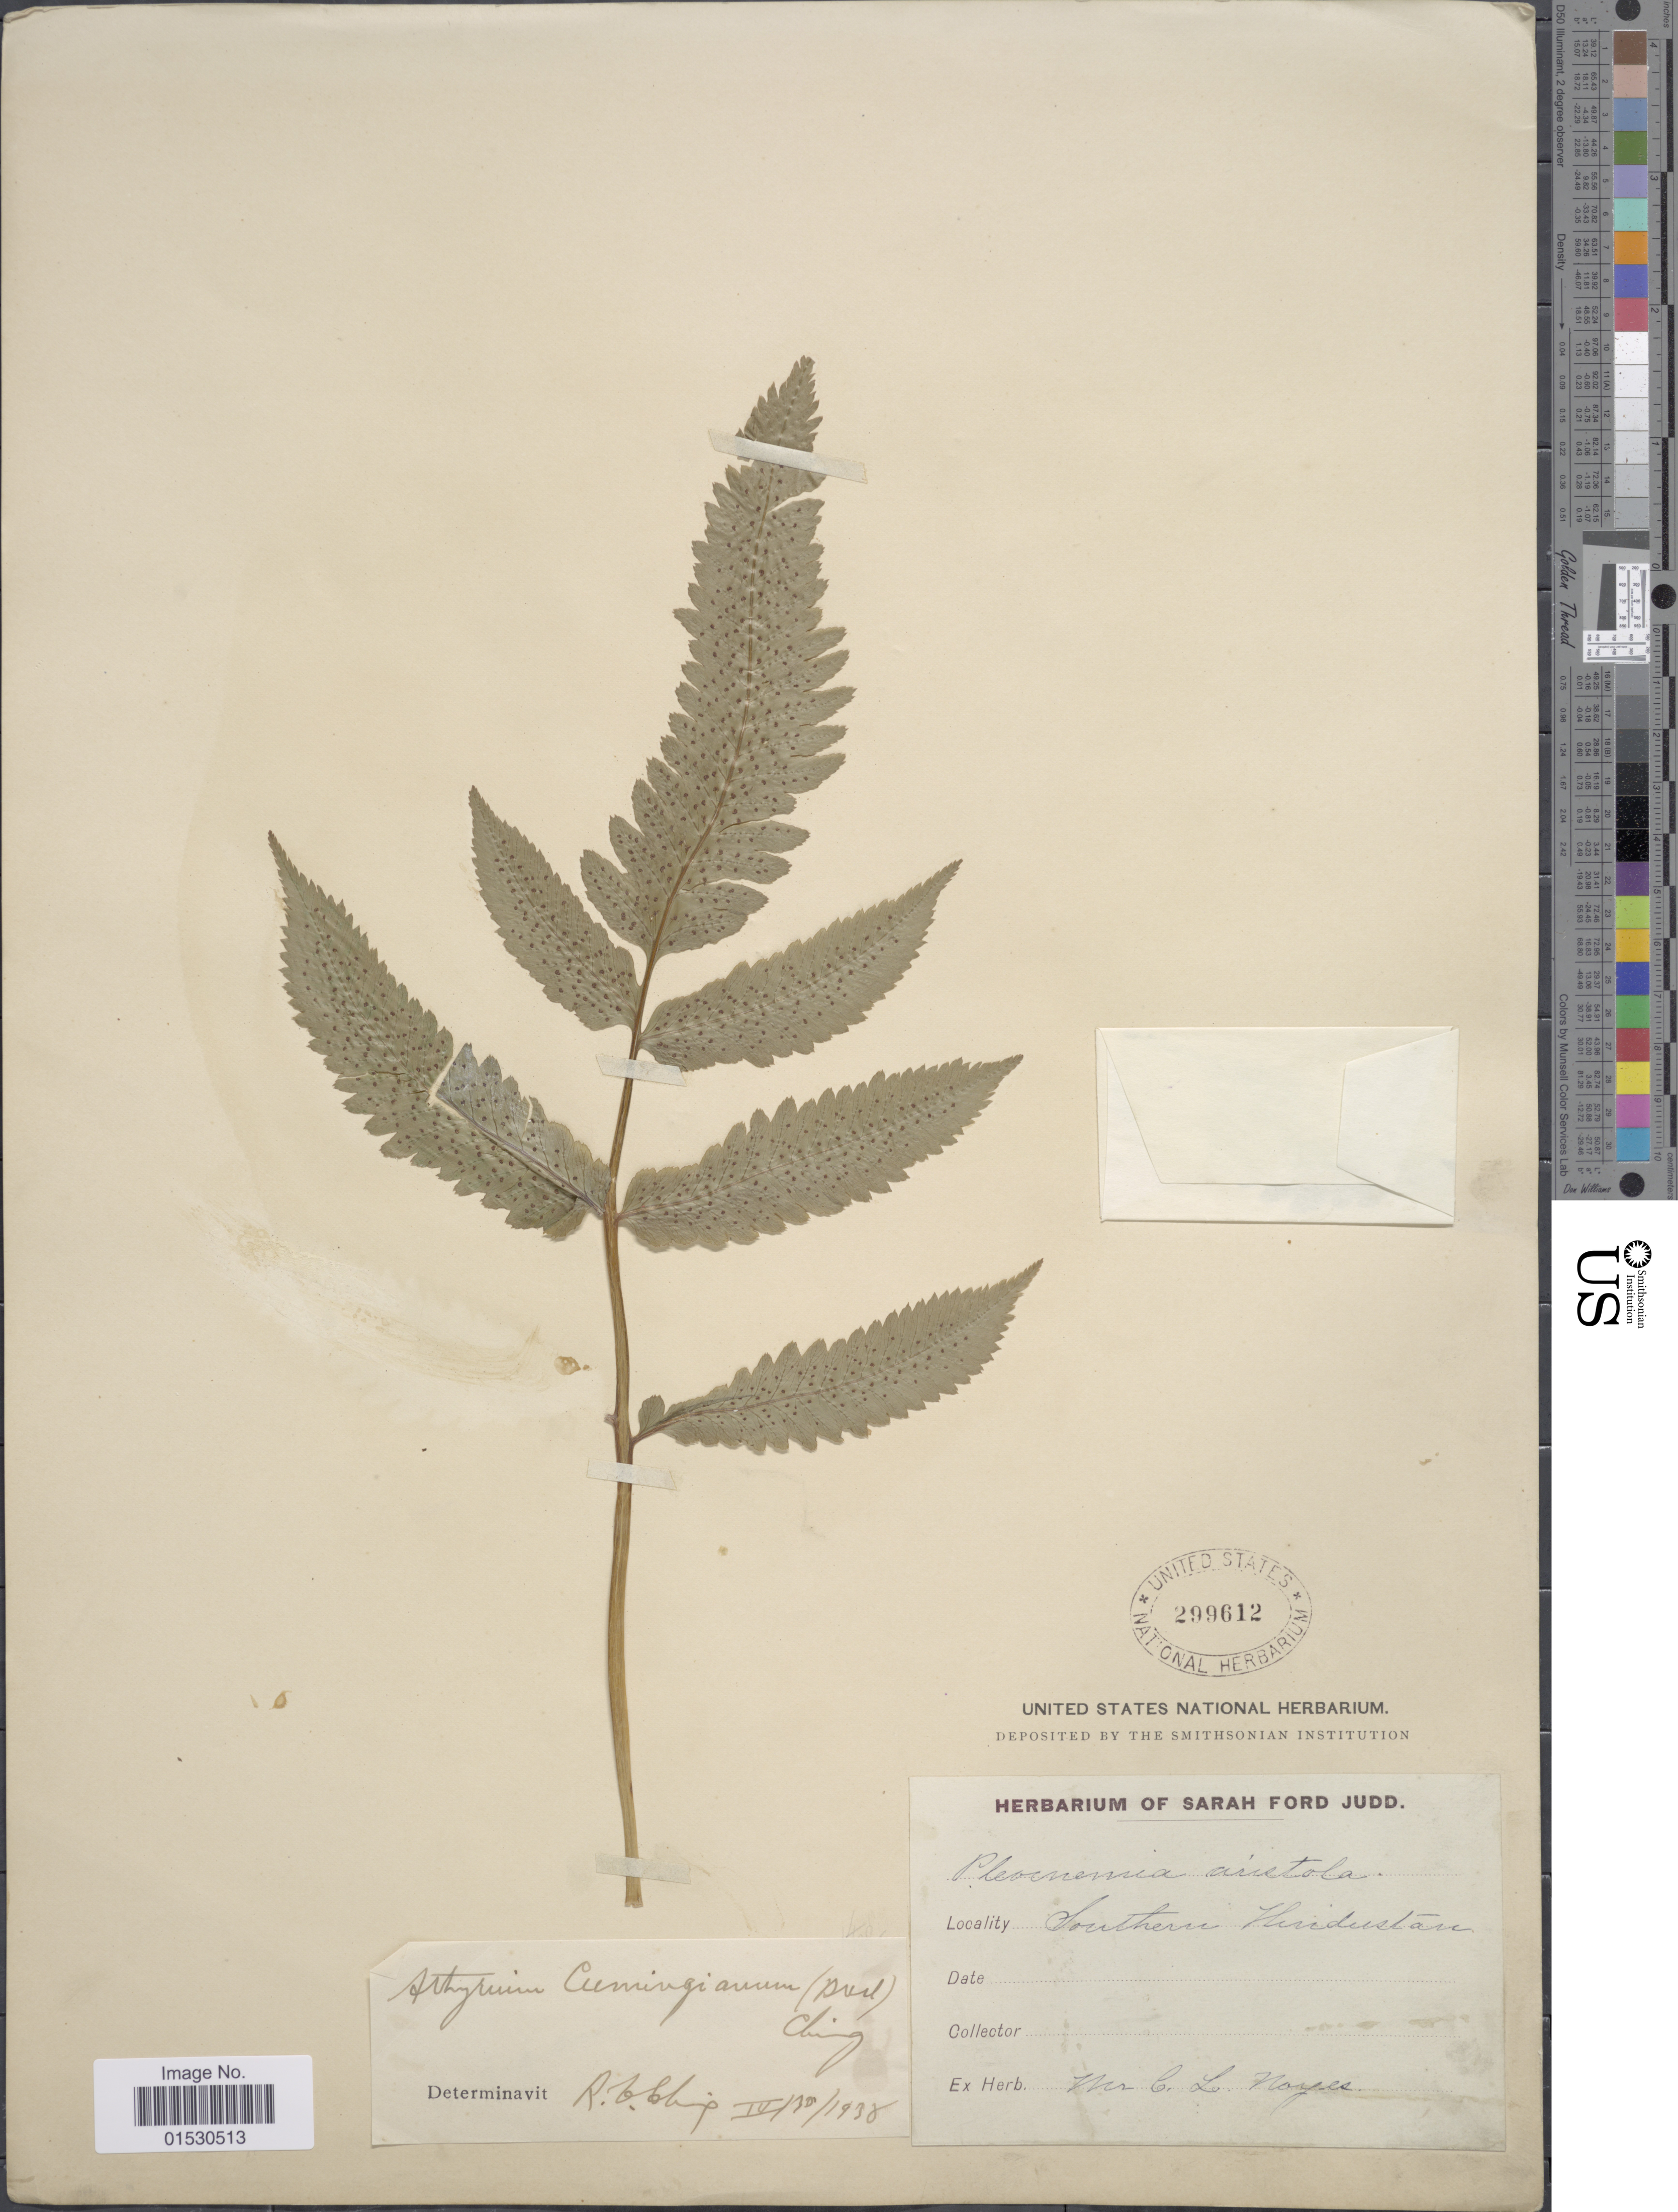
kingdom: Plantae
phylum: Tracheophyta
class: Polypodiopsida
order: Polypodiales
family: Athyriaceae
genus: Athyrium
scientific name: Athyrium cumingianum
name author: (C. Presl)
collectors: C. Noyes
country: India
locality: Southern Hindustan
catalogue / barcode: US 299612